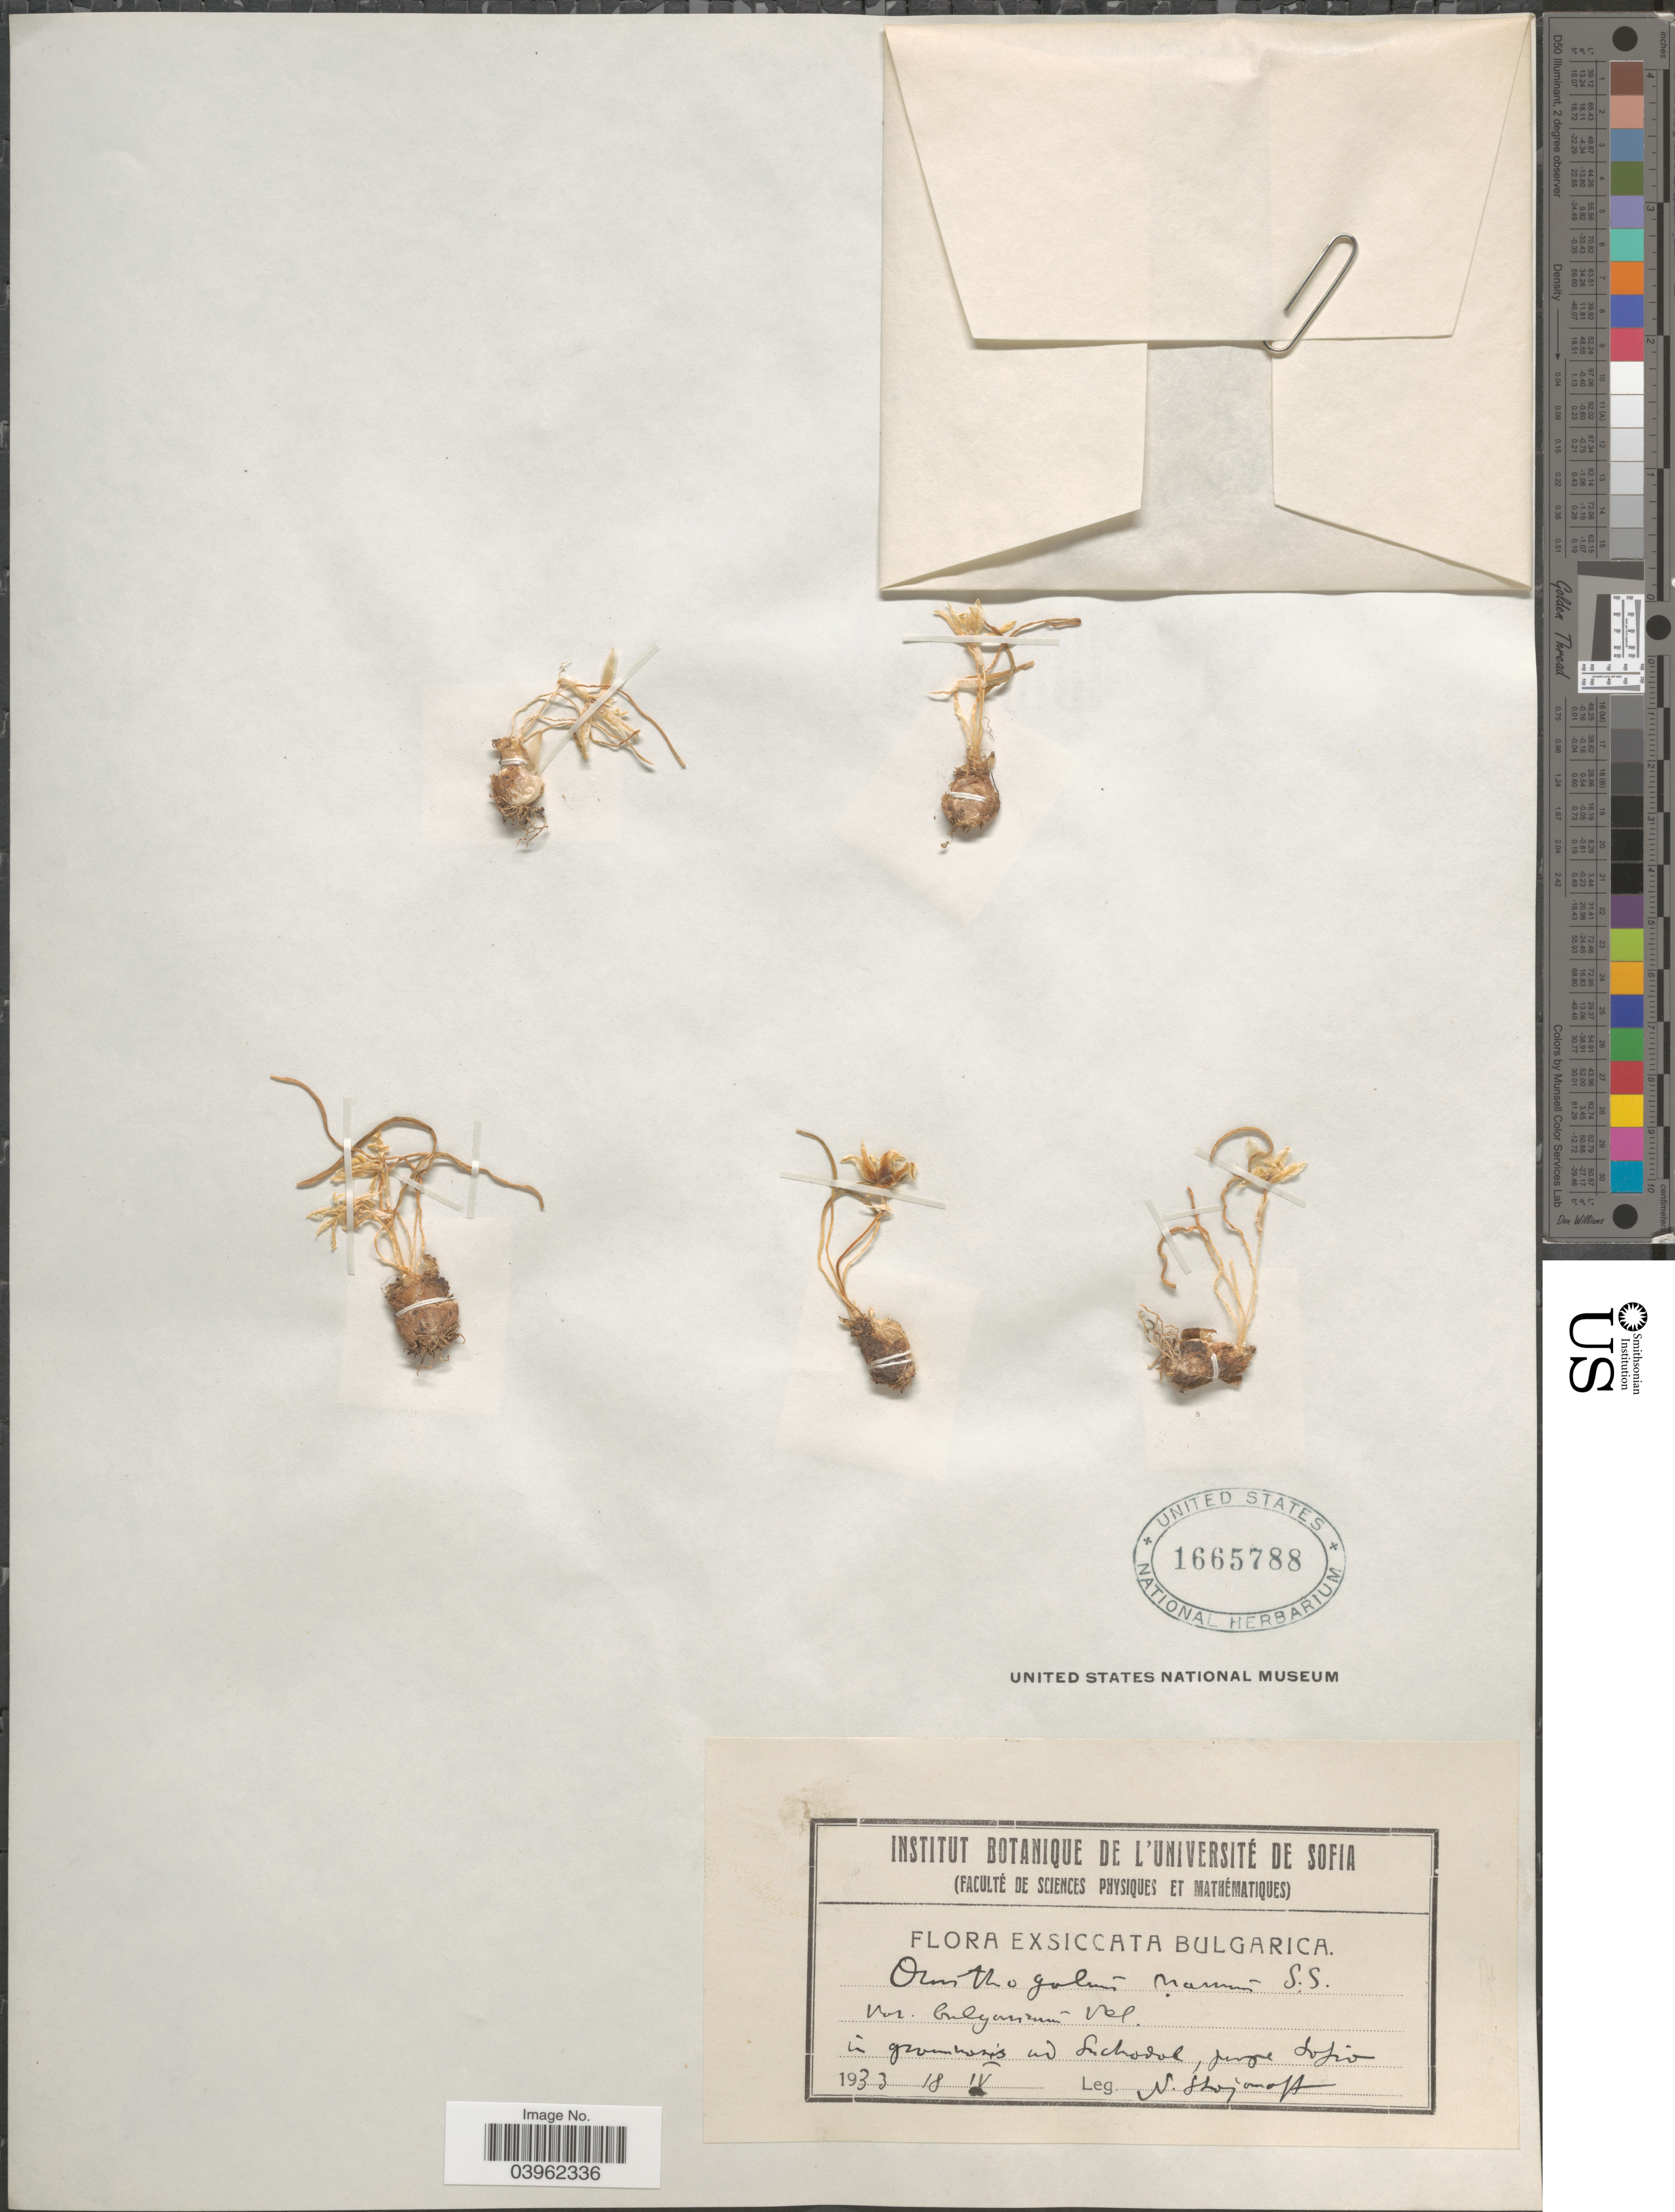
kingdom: Plantae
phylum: Tracheophyta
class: Liliopsida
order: Asparagales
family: Asparagaceae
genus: Ornithogalum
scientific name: Ornithogalum nanum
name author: (Burm. f.) Thunb.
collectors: N. Stojanoff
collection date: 1933-04-18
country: Bulgaria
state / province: Sofia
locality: In graminosis ad Suchodol, prope Sofia.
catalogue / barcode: US 1665788